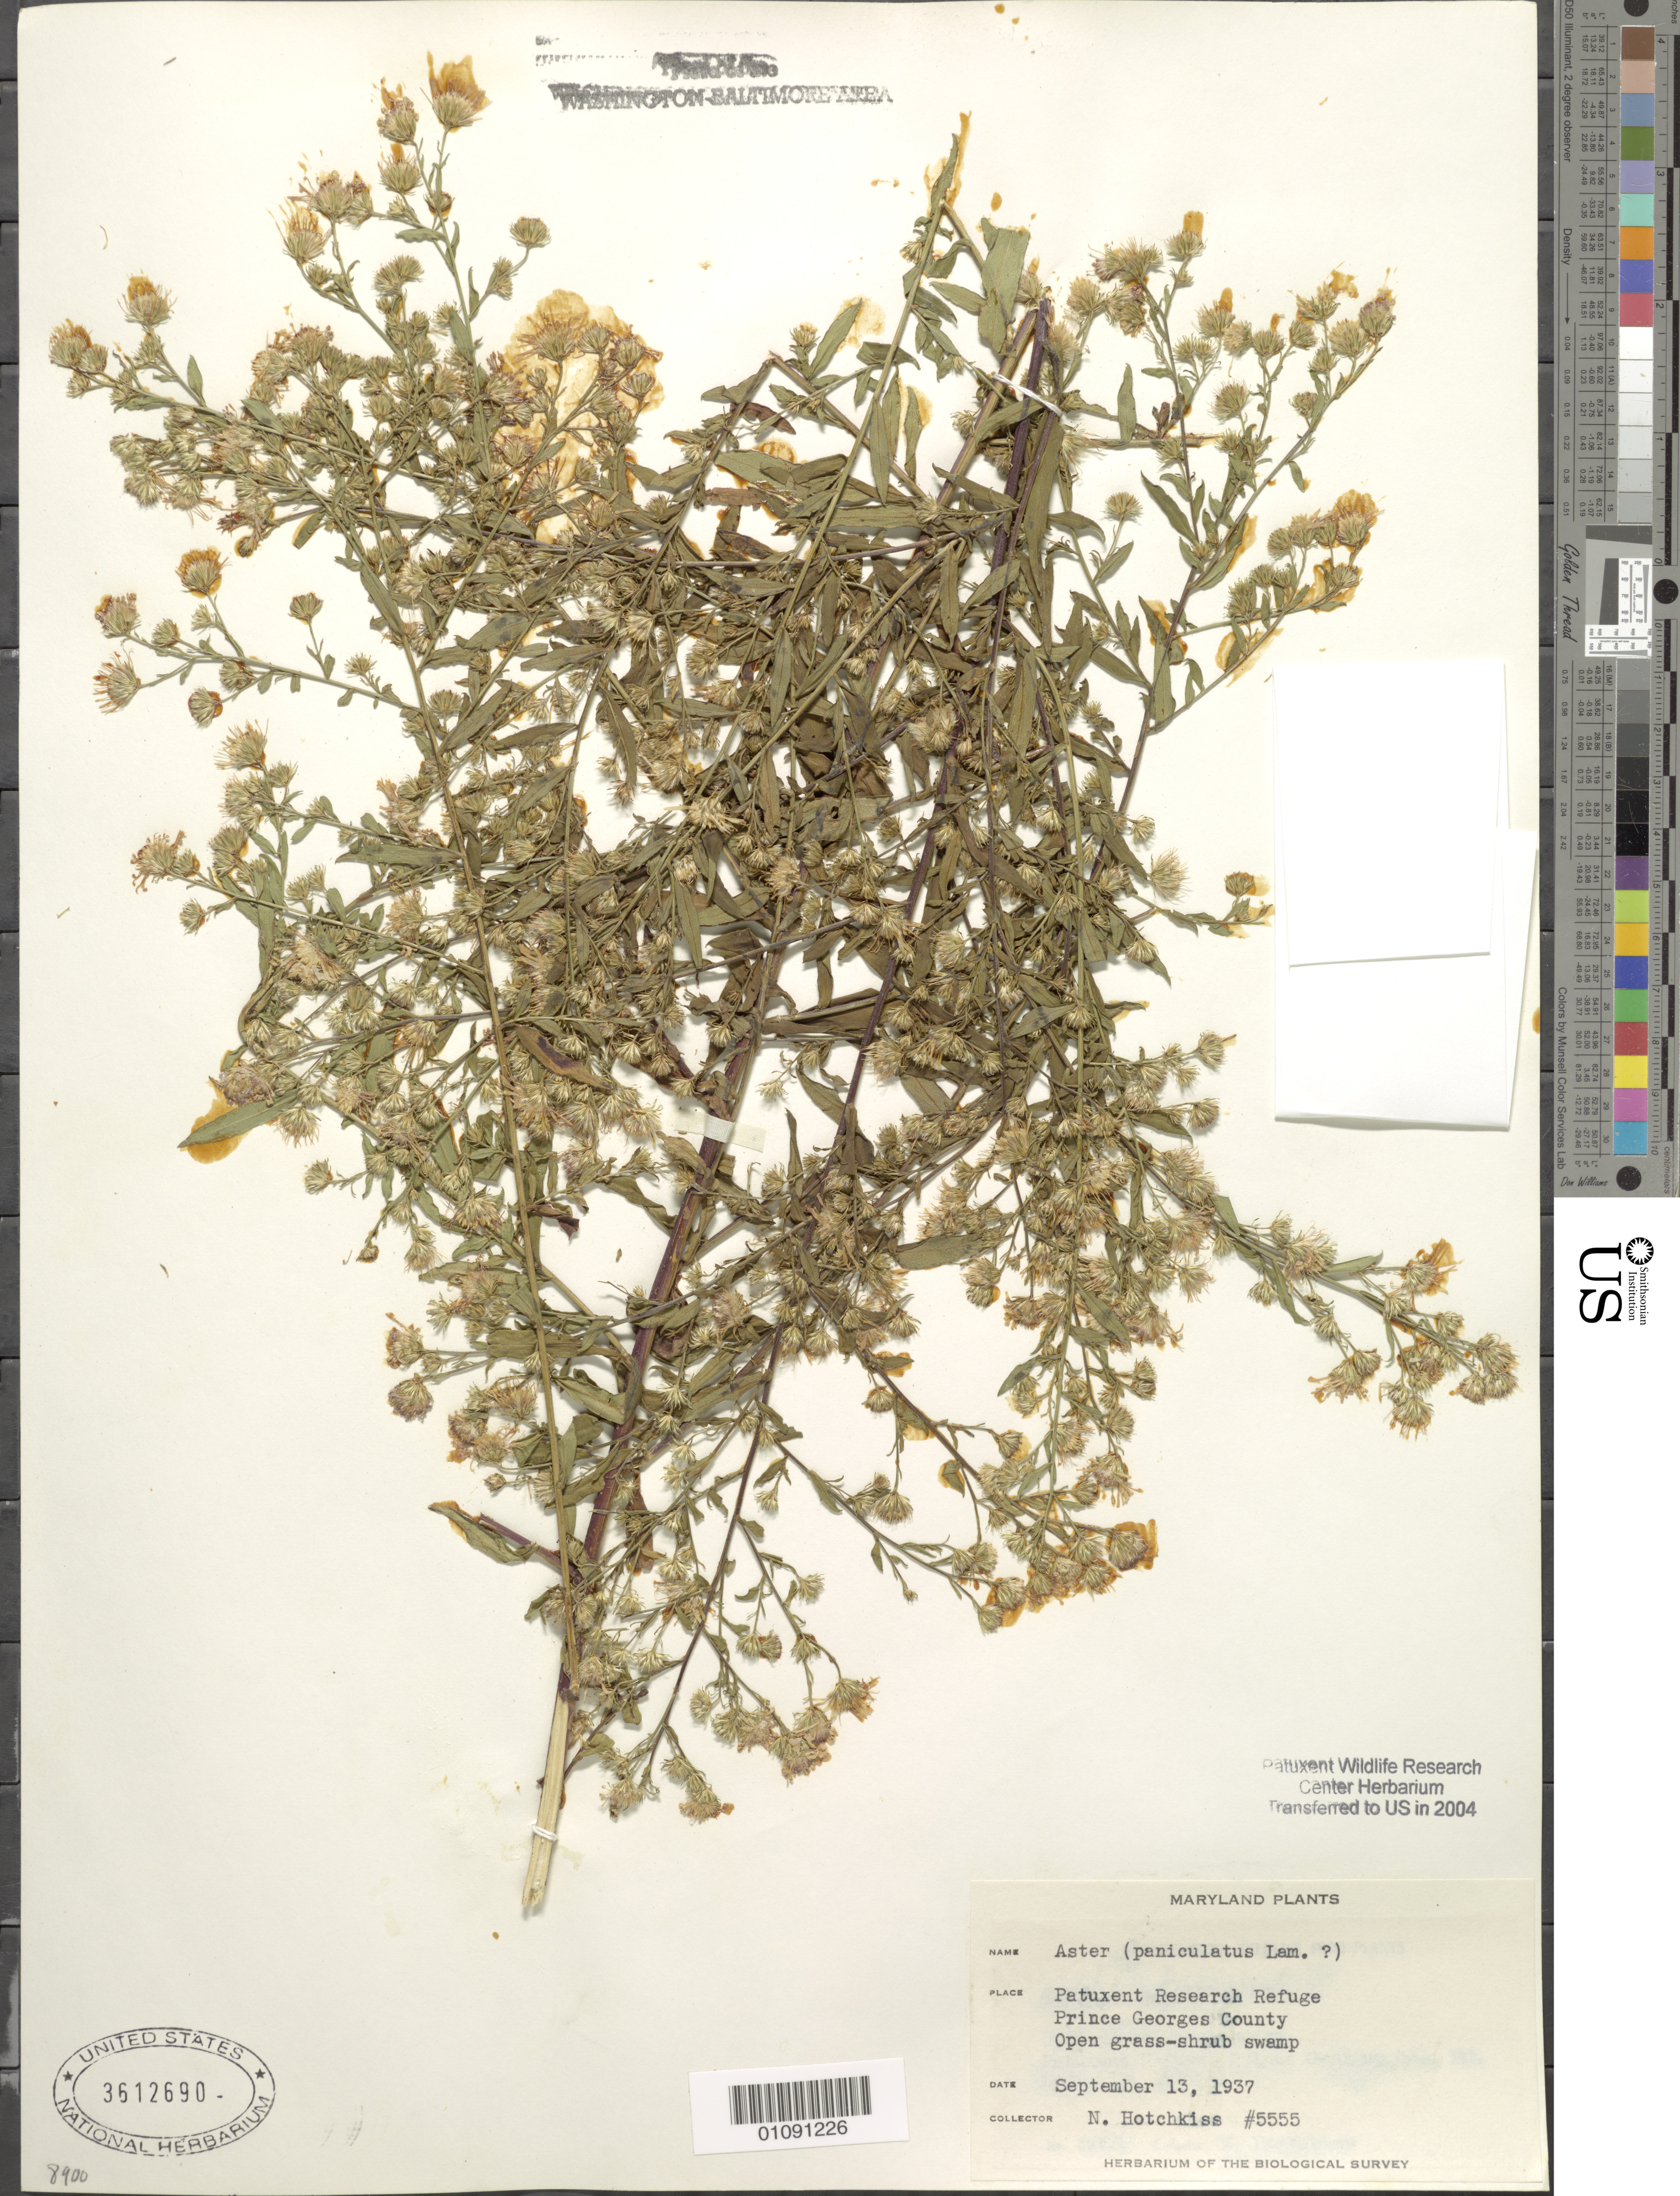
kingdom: Plantae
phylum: Tracheophyta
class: Magnoliopsida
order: Asterales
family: Asteraceae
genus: Aster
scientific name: Aster sp.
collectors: N. Hotchkiss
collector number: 5555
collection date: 1937-09-13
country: United States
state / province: Maryland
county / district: Prince George's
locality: Patuxent Wildlife Refuge.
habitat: Open grass-shrub swamp.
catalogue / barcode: US 3612690